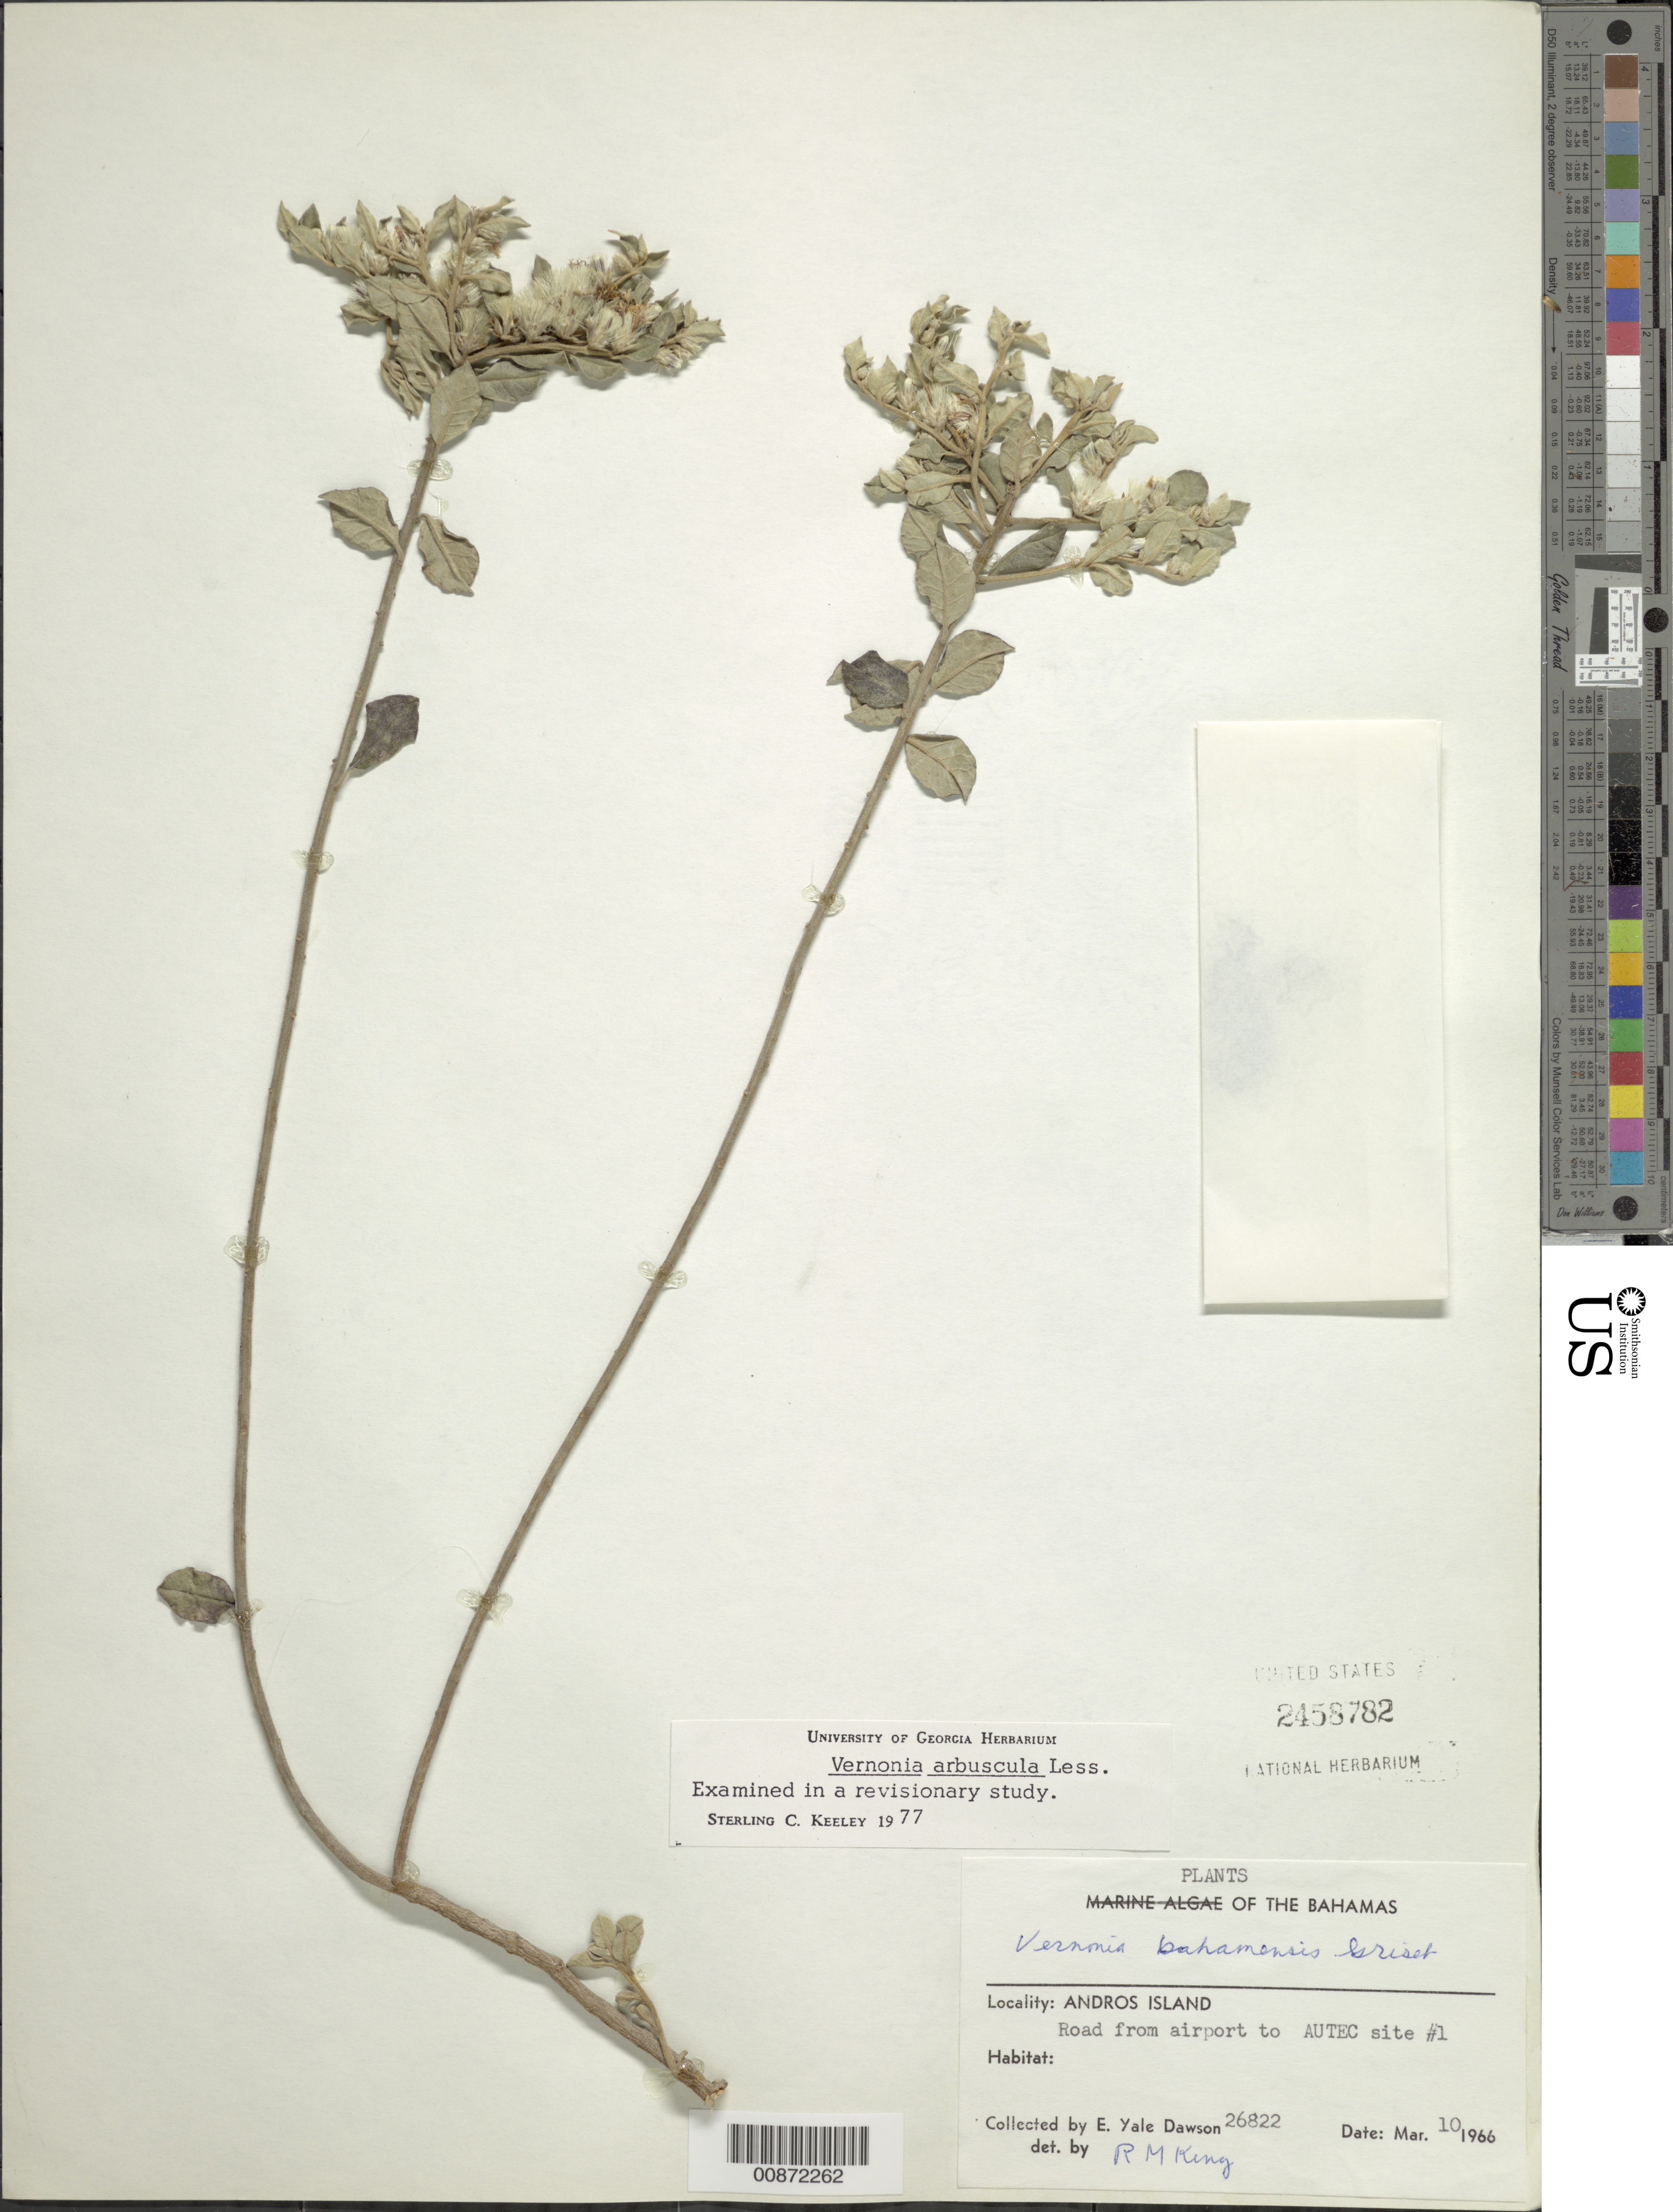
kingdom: Plantae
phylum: Tracheophyta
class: Magnoliopsida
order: Asterales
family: Asteraceae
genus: Lepidaploa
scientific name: Lepidaploa arbuscula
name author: (Less.) H. Rob.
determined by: Keeley, S. C.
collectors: E. Y. Dawson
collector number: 26822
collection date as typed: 10 Mar 1966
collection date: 1966-03-10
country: Bahamas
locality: Andros Island. Road from airport to AUTEC site #1.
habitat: Along road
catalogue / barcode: US 2458782